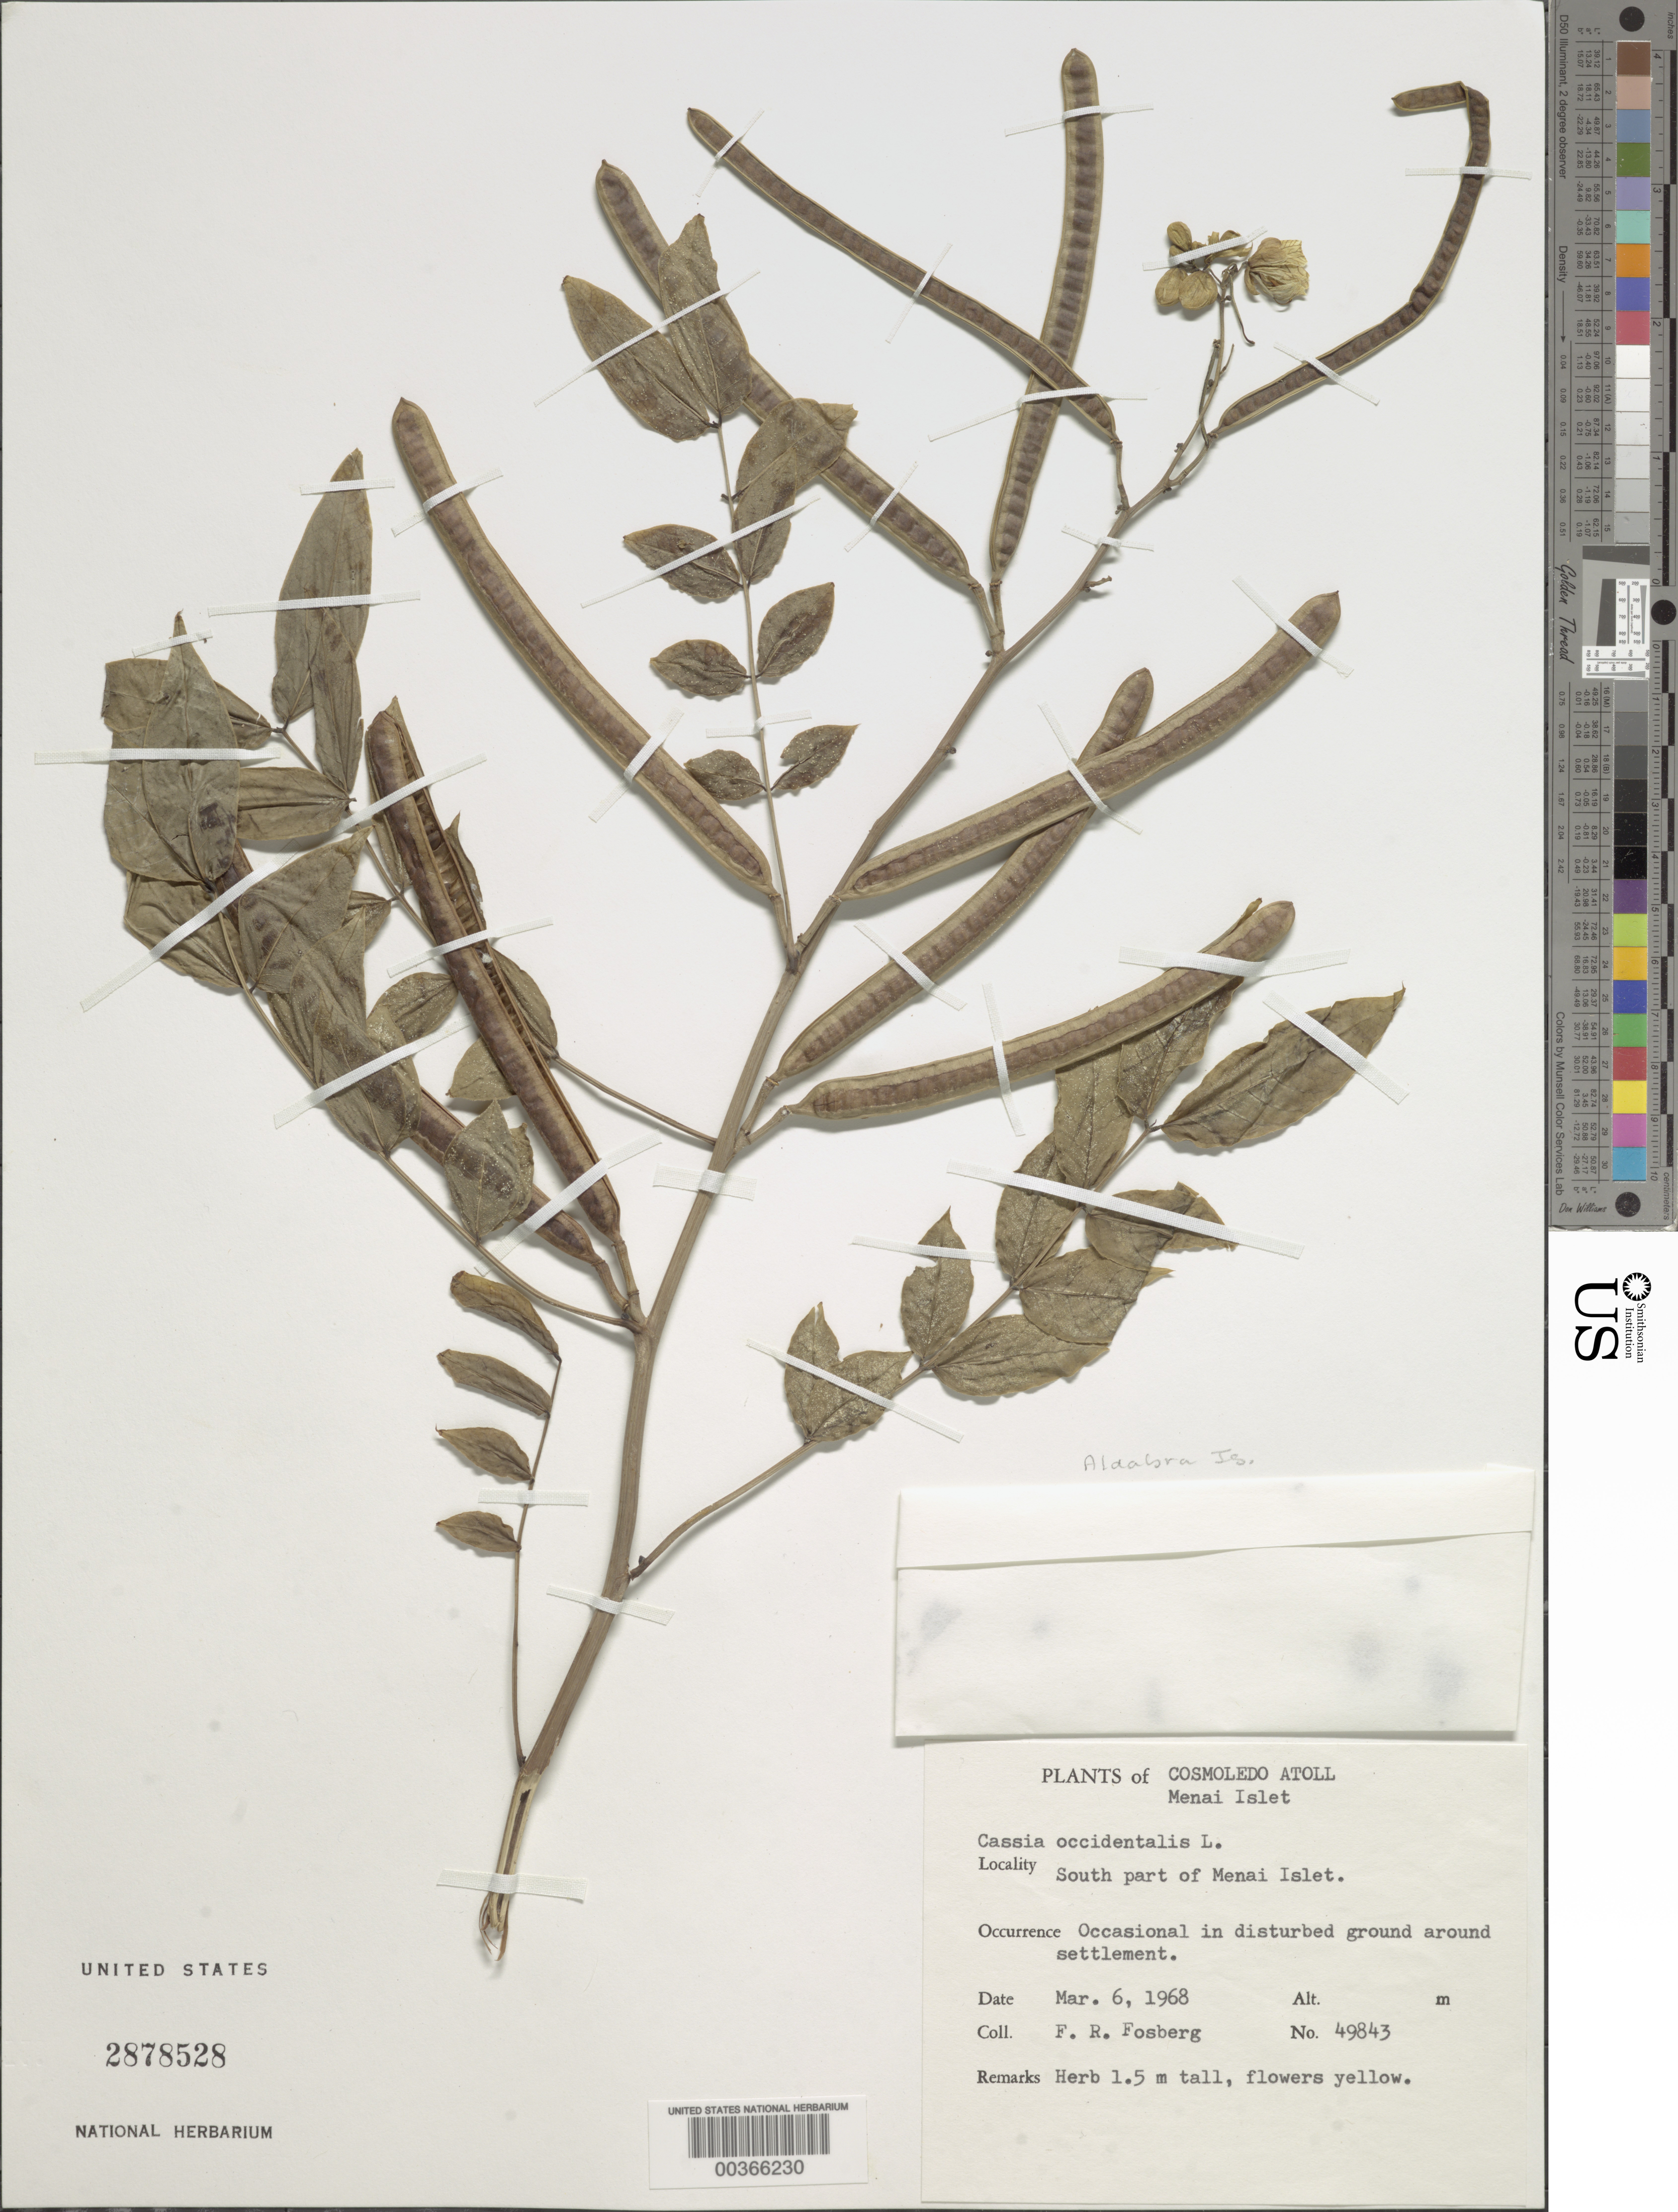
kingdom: Plantae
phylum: Tracheophyta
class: Magnoliopsida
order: Fabales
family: Fabaceae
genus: Senna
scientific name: Senna occidentalis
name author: (L.) Link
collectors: F. R. Fosberg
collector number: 49843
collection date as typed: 06 Mar 1968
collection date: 1968-03-06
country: Seychelles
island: Cosmoledo Atoll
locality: S part of Menai Islet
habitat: In disturbed ground around settlement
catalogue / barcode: US 2878528